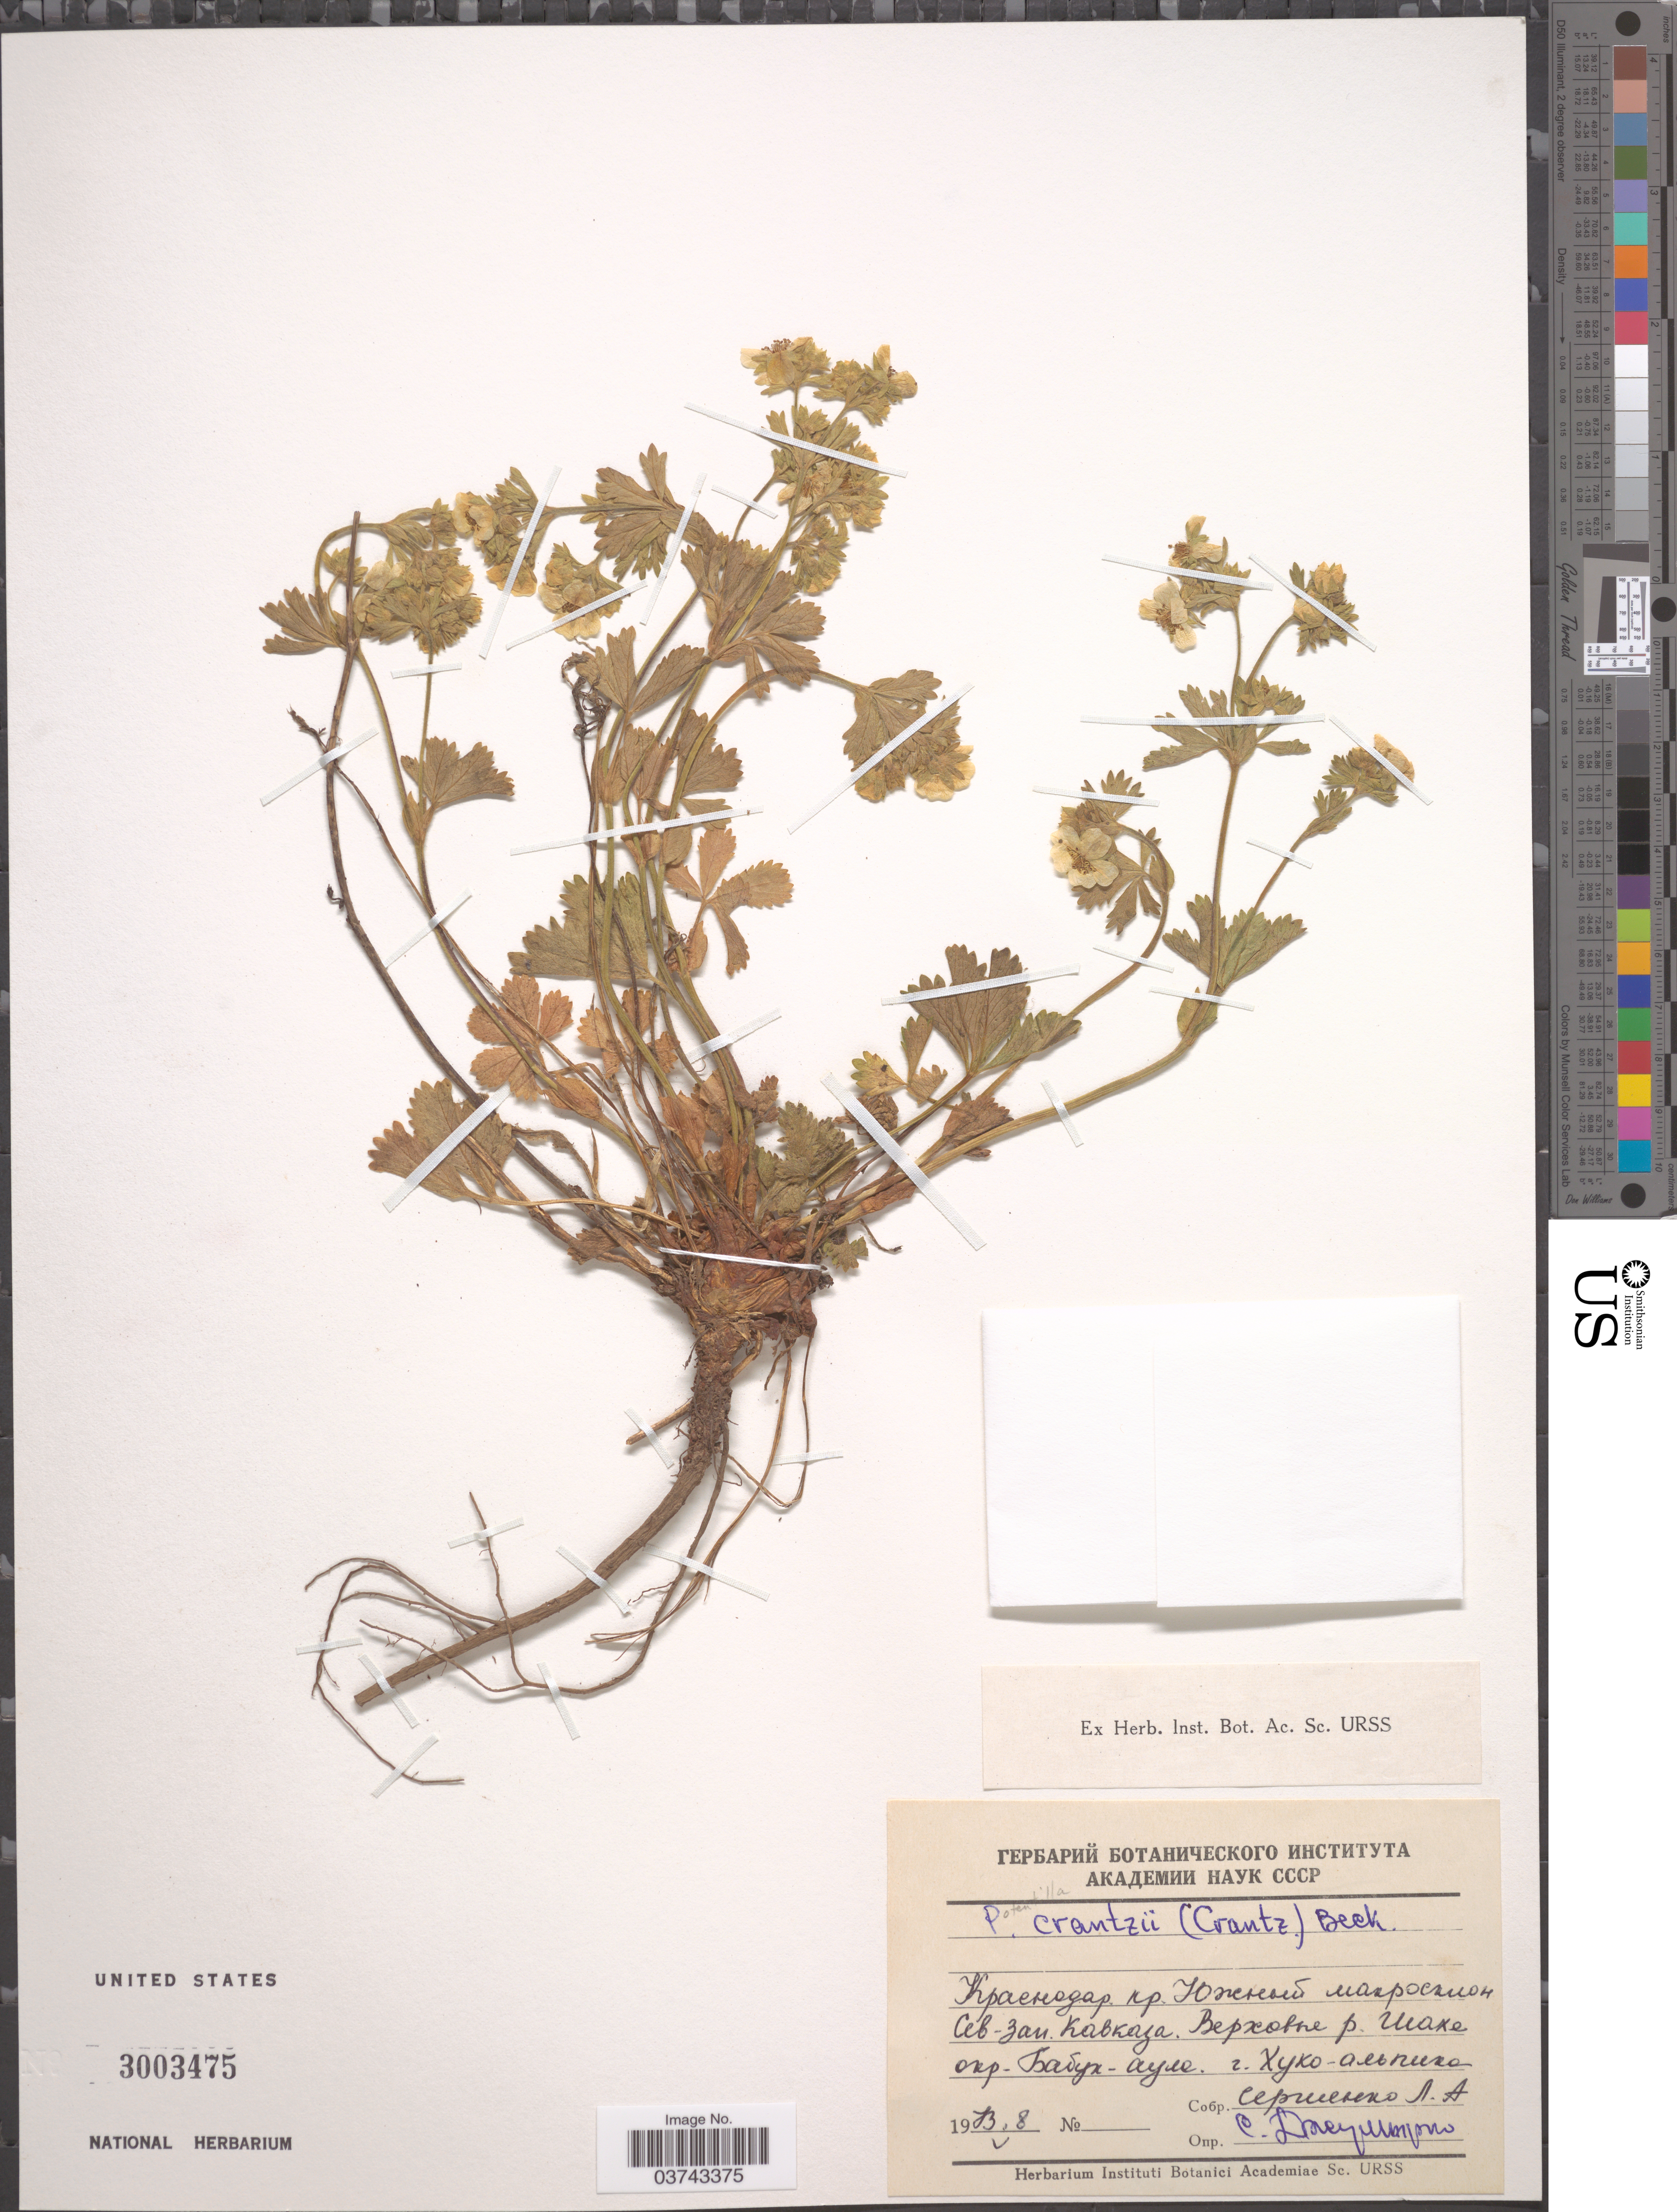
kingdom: Plantae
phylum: Tracheophyta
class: Magnoliopsida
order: Rosales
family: Rosaceae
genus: Potentilla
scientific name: Potentilla crantzii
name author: (Crantz) Beck ex Fritsch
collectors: L. Sergienko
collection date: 1973-05-08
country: Russian Federation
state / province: Krasnodar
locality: Upper of river Shakhe, vicinity of Babuk-Aul.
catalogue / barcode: US 3003475